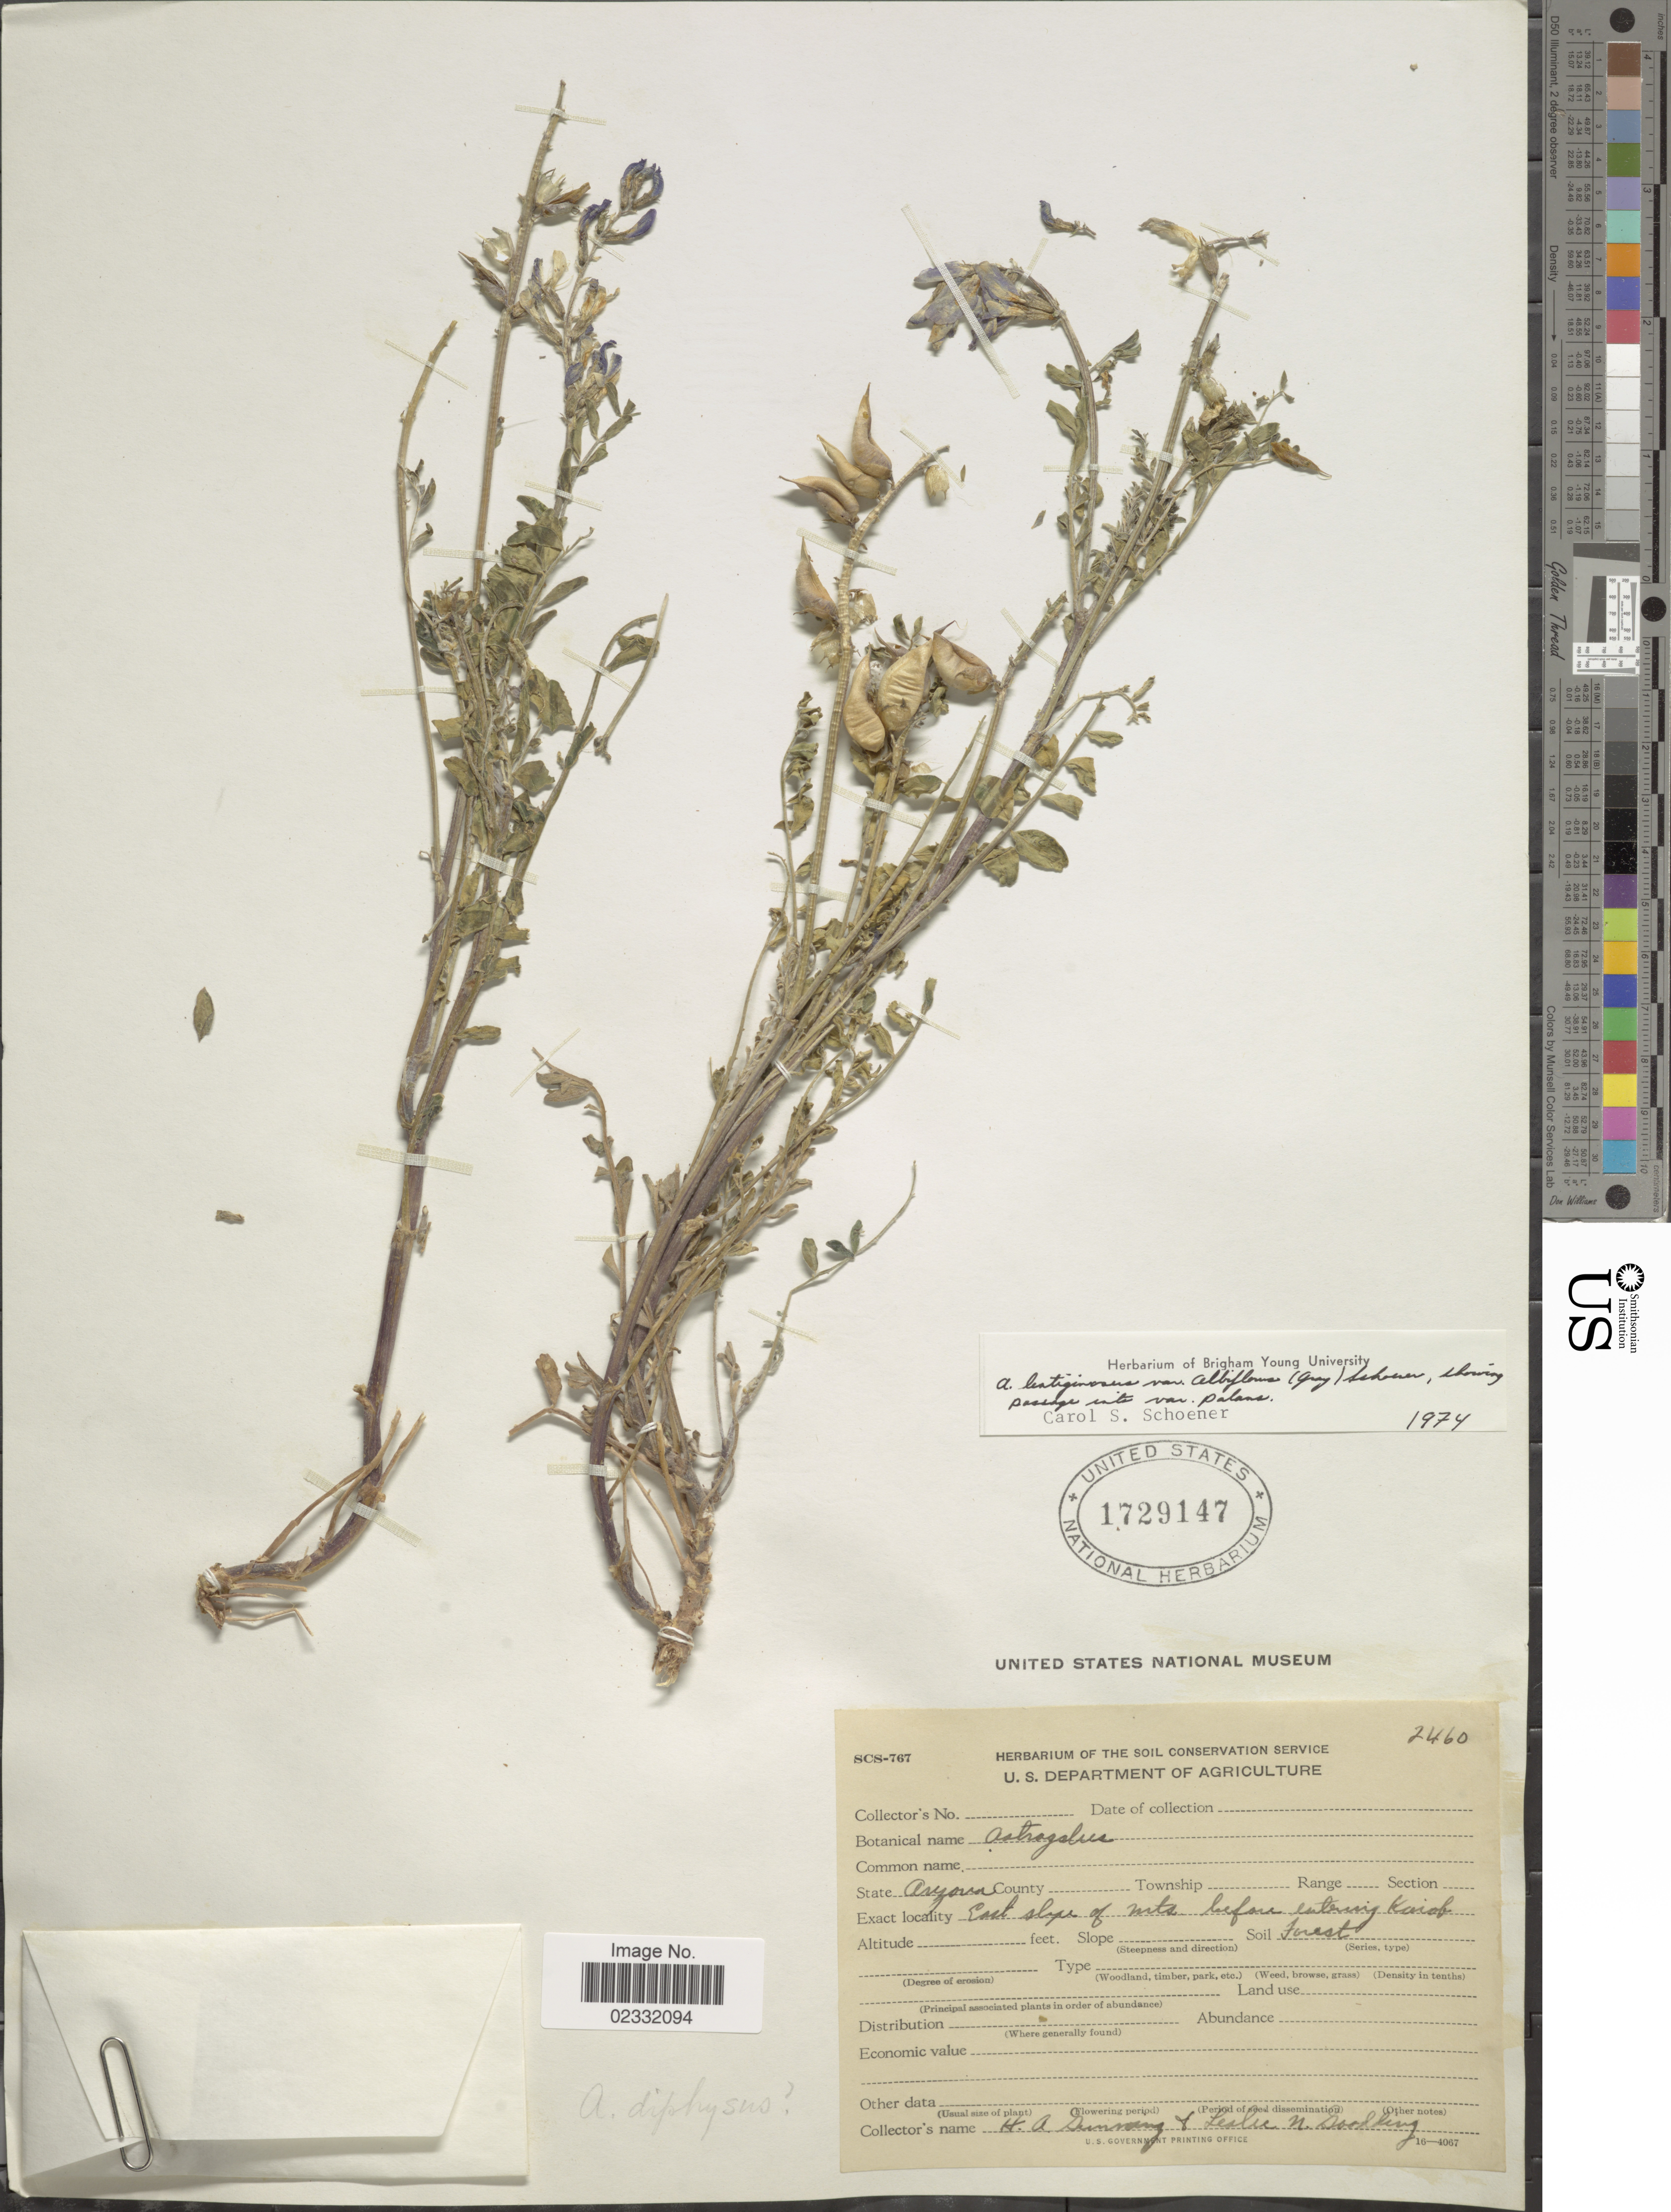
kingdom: Plantae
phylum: Tracheophyta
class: Magnoliopsida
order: Fabales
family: Fabaceae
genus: Astragalus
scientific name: Astragalus lentiginosus var. albiflorus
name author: (A. Gray) Schoener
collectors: H. Gunning & L. N. Goodding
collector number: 2460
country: United States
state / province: Arizona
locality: East slope of Mts before entering Kaiob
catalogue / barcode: US 1729147